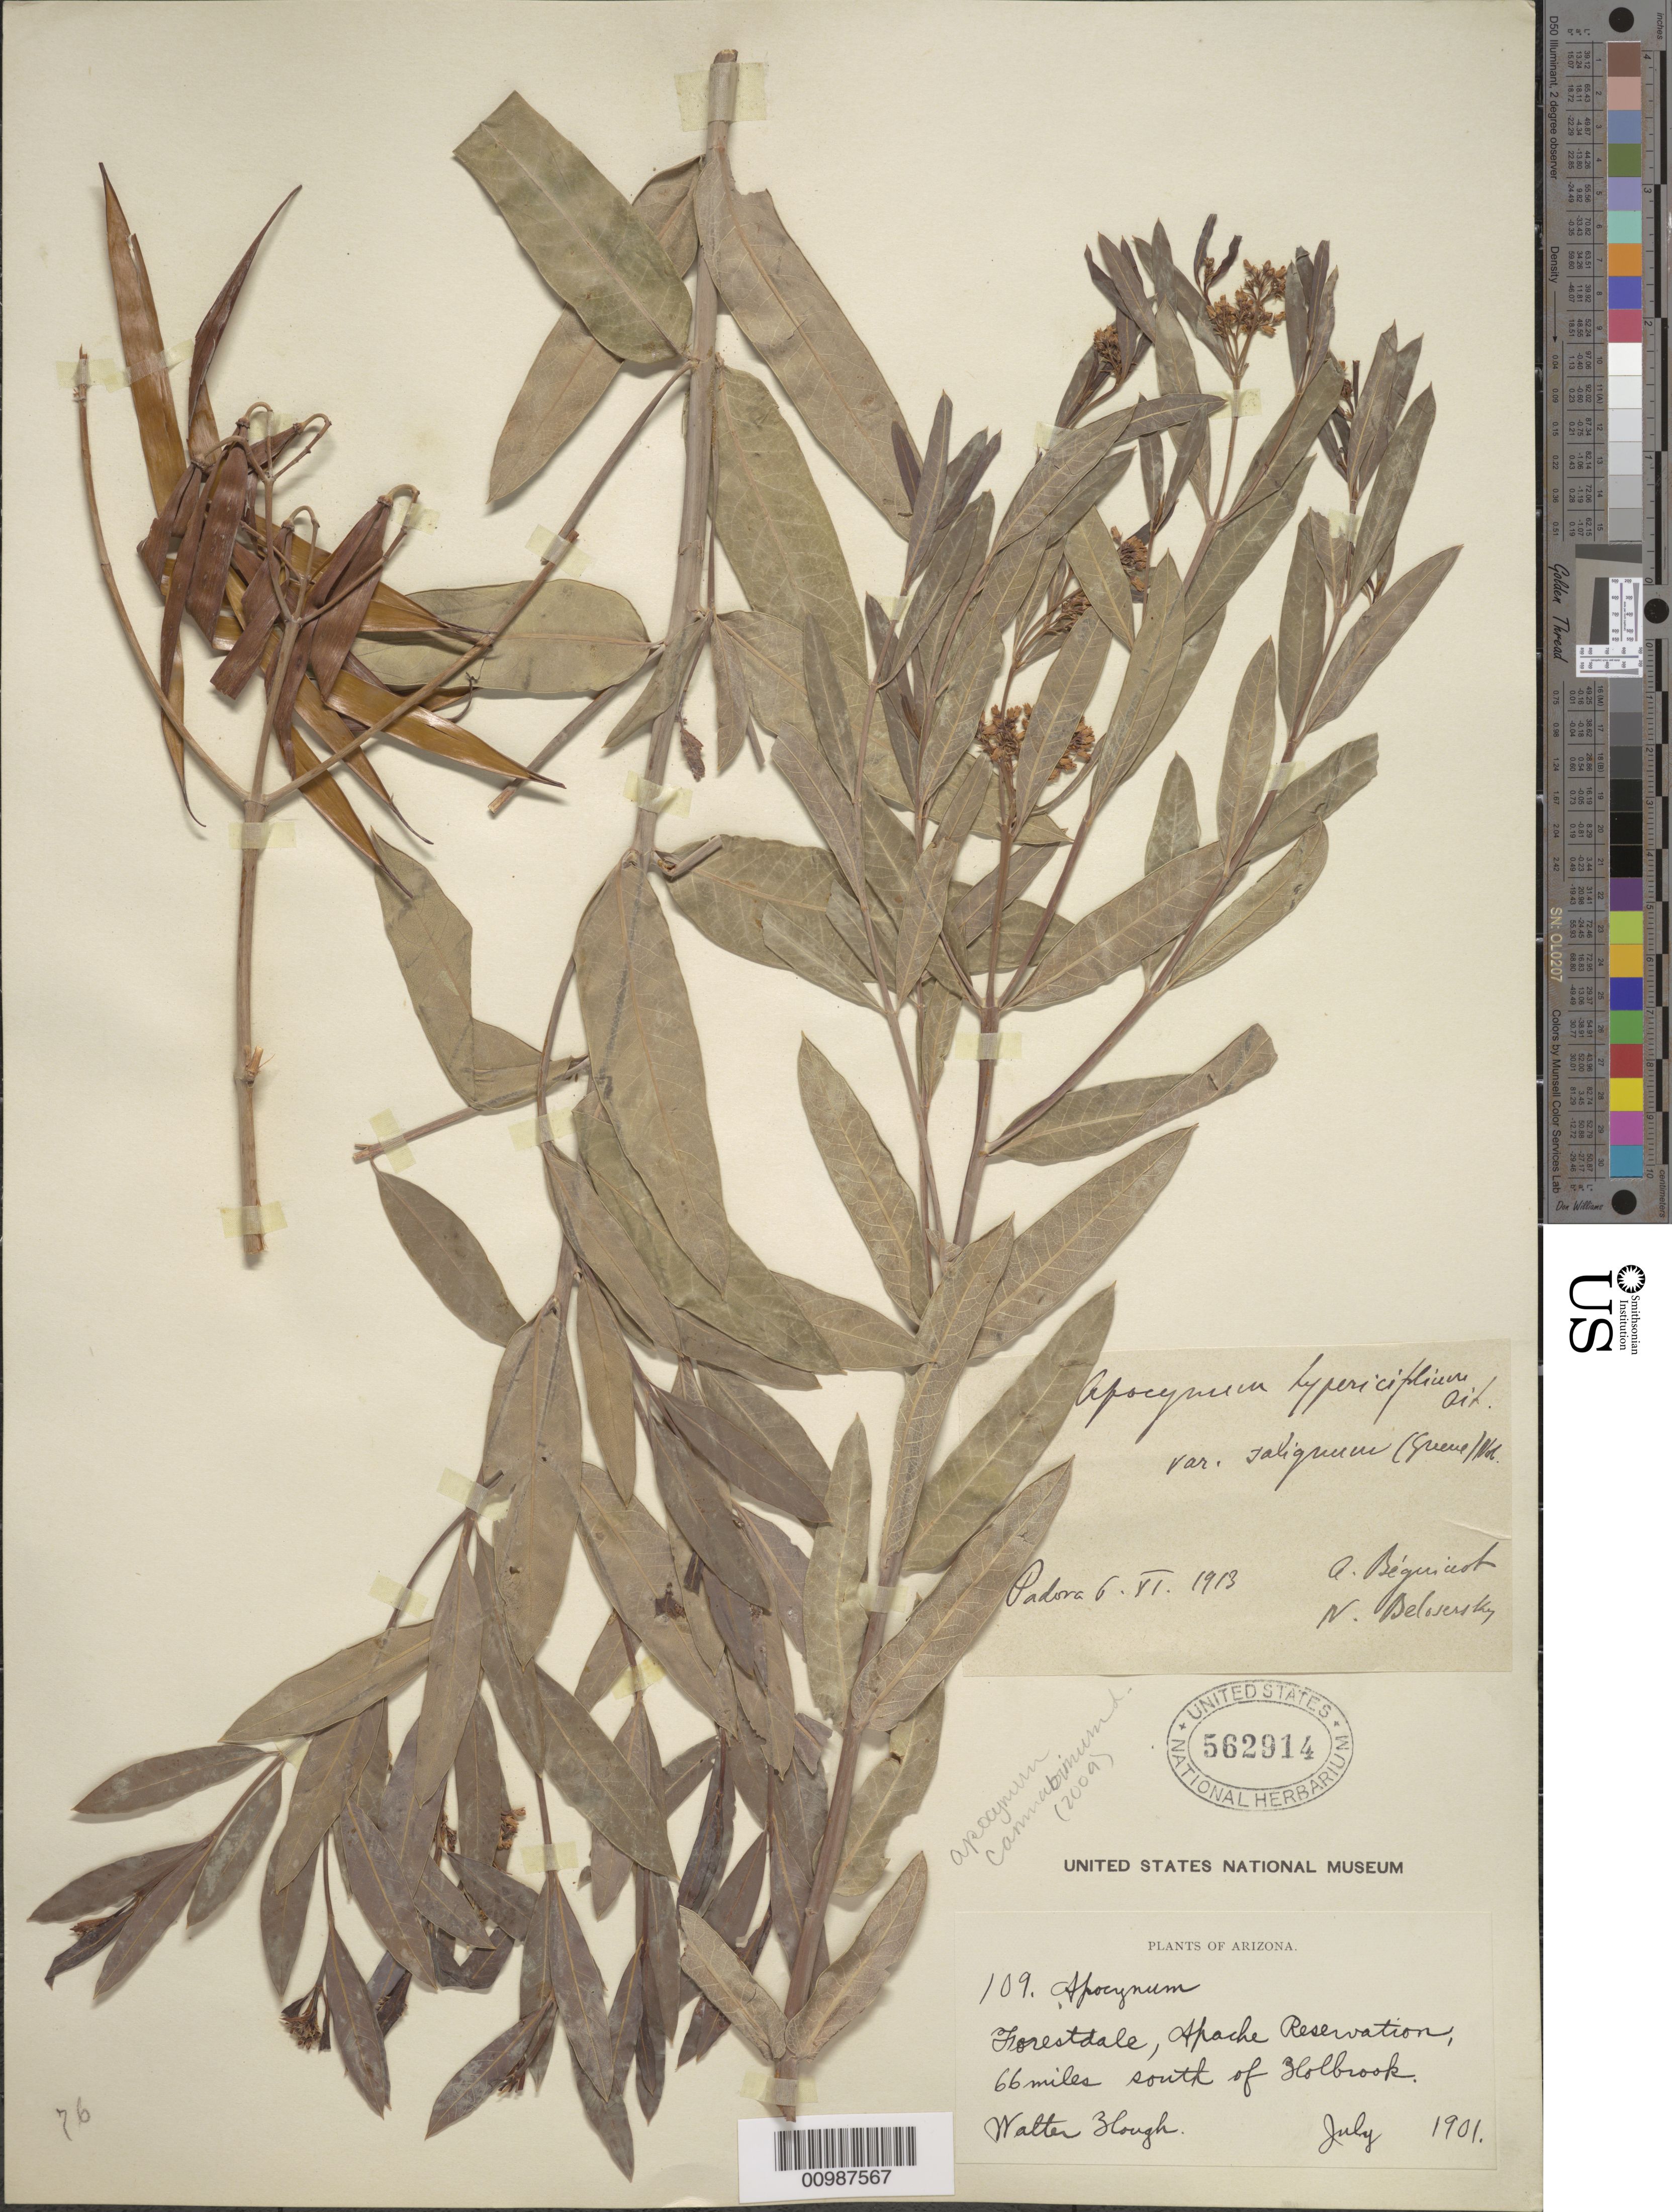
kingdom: Plantae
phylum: Tracheophyta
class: Magnoliopsida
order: Gentianales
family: Apocynaceae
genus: Apocynum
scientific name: Apocynum cannabinum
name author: L.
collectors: W. Hough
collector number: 109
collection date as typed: Jul 1901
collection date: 1901-07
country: United States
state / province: Arizona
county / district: Navajo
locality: Forestdale, Apache reservation 66 miles S of Holbrook.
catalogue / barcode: US 562914